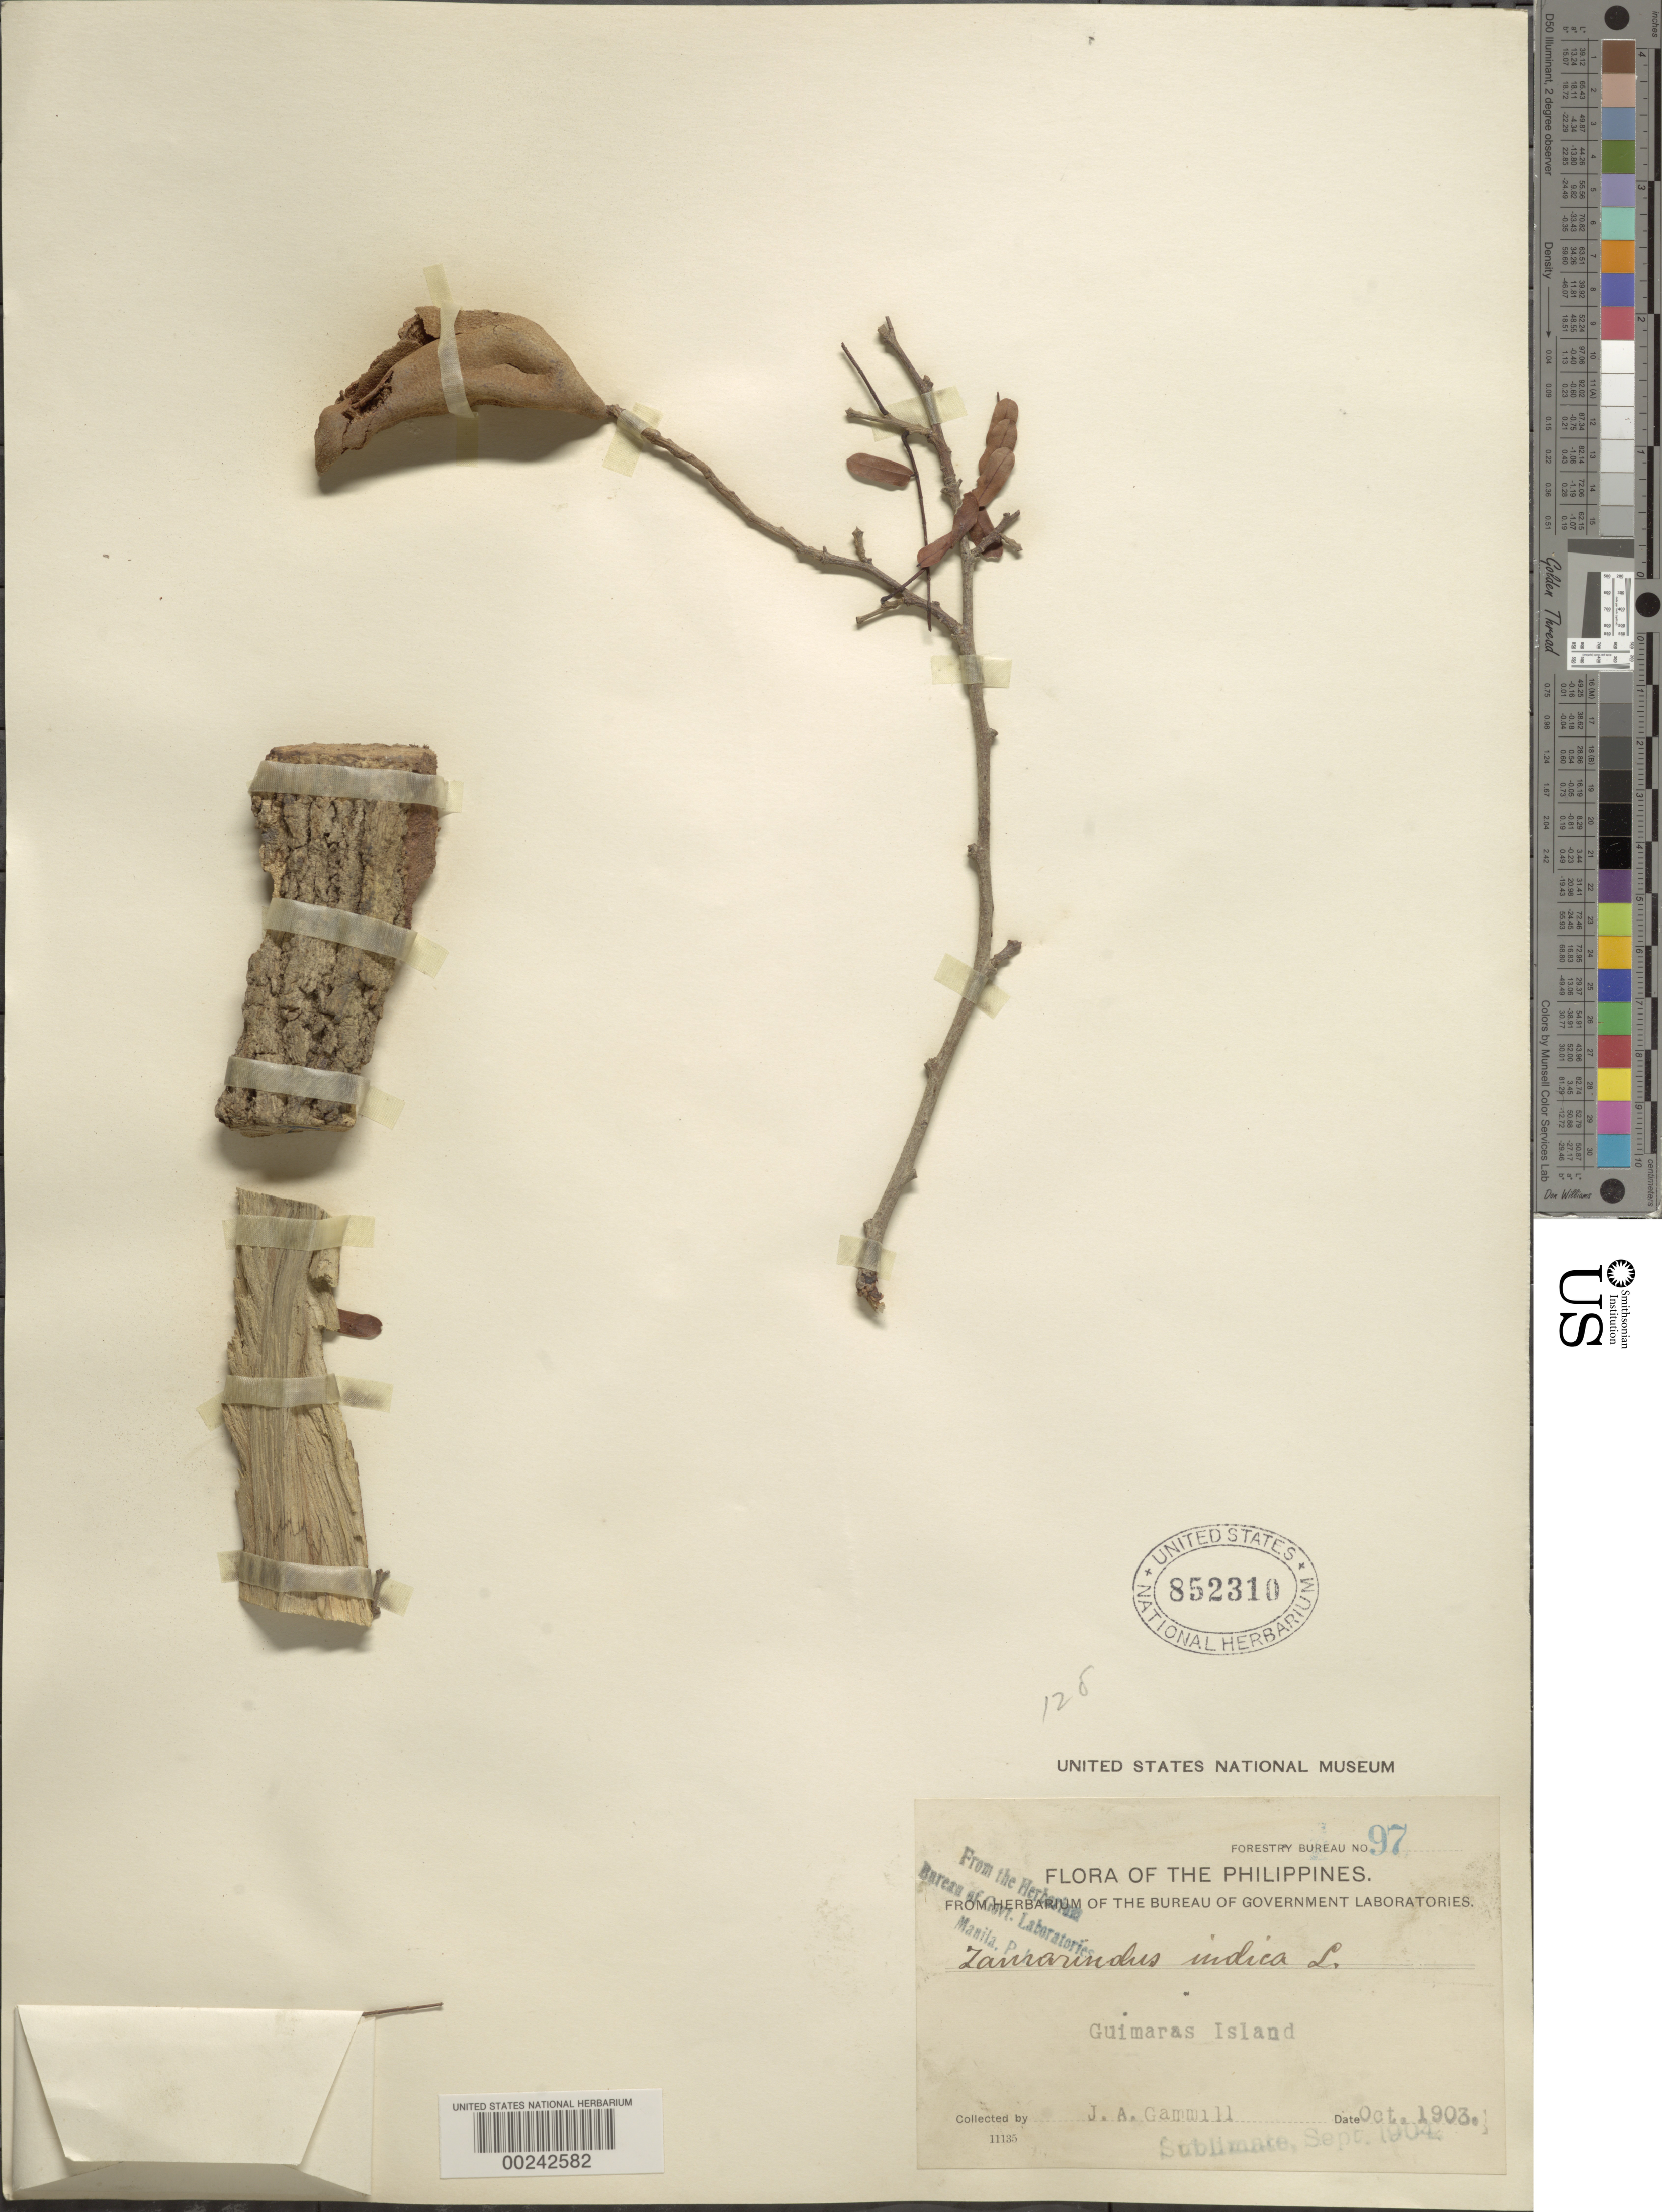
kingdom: Plantae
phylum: Tracheophyta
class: Magnoliopsida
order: Fabales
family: Fabaceae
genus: Tamarindus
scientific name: Tamarindus indica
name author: L.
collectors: J. Gammill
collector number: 97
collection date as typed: Oct 1903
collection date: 1903-10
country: Philippines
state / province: Western Visayas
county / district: Iloilo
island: Panay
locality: Guimaras i.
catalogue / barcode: US 852310